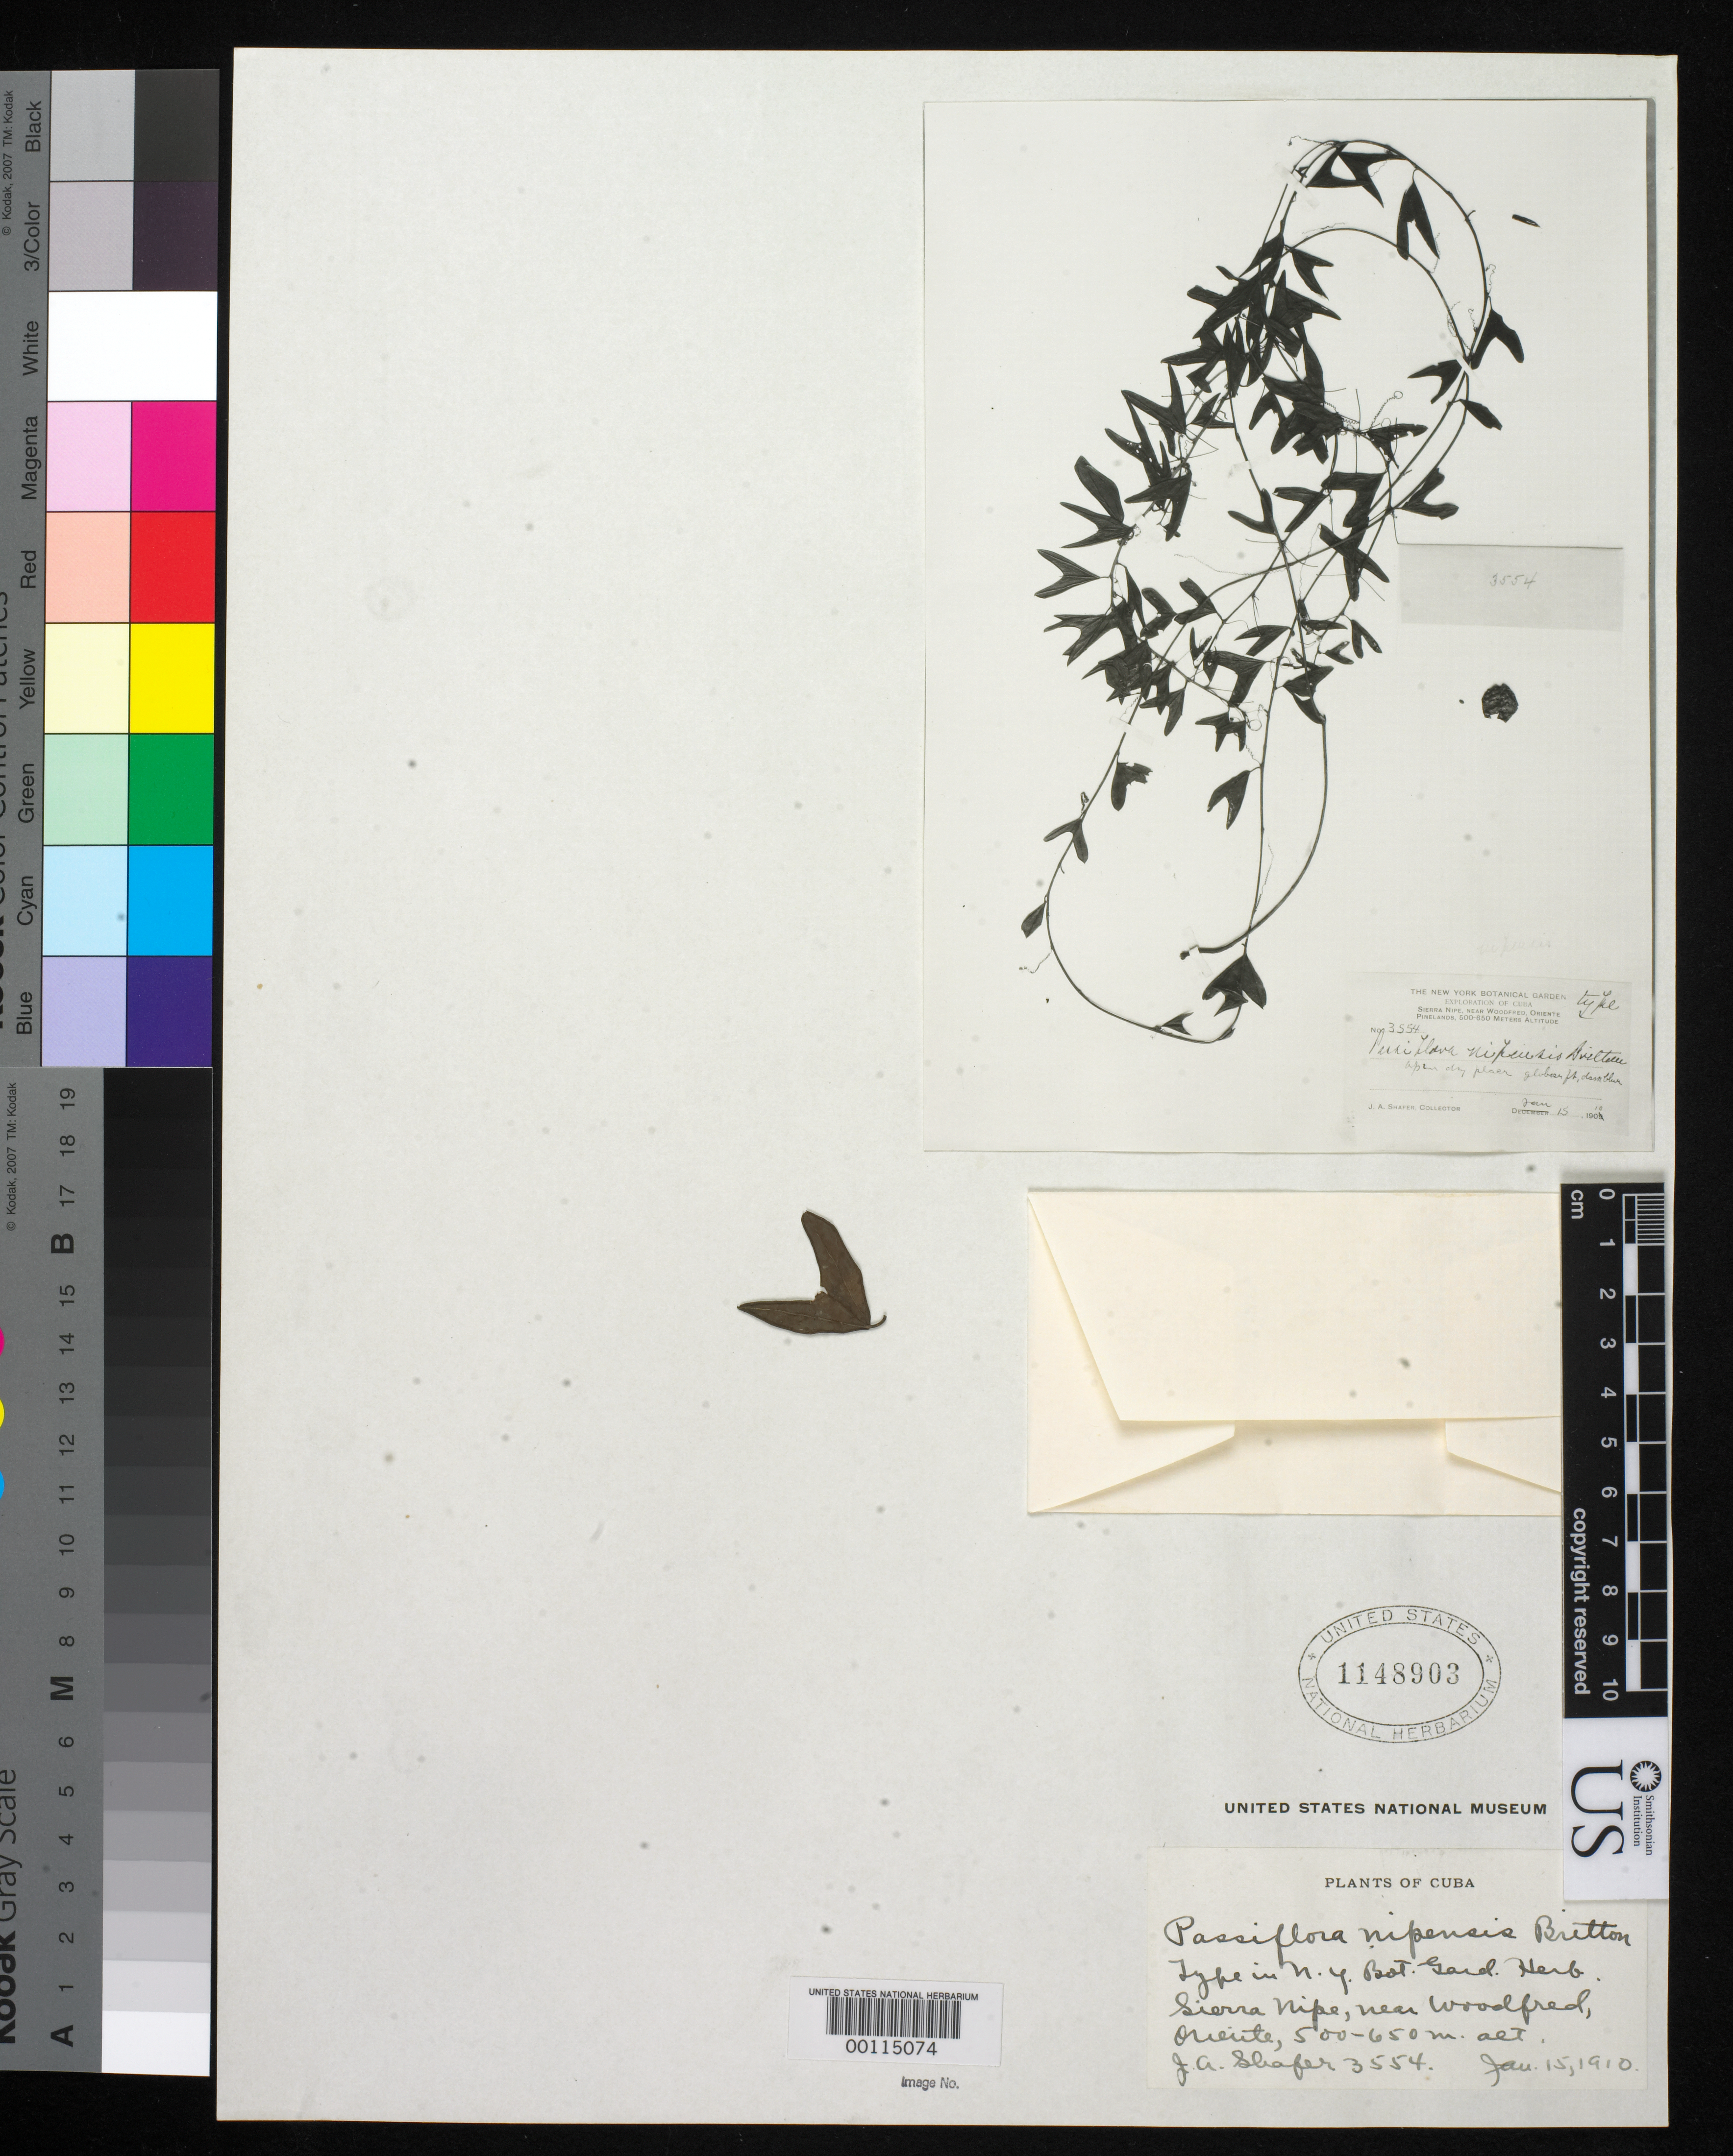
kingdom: Plantae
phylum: Tracheophyta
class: Magnoliopsida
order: Malpighiales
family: Passifloraceae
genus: Passiflora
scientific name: Passiflora nipensis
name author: Britton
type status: Isotype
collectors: J. A. Shafer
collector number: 3554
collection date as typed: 15 Jan 1910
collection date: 1910-01-15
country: Cuba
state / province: Oriente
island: Greater Antilles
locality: Sierra Nipe near Woodfred.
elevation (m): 500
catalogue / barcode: US 1148903